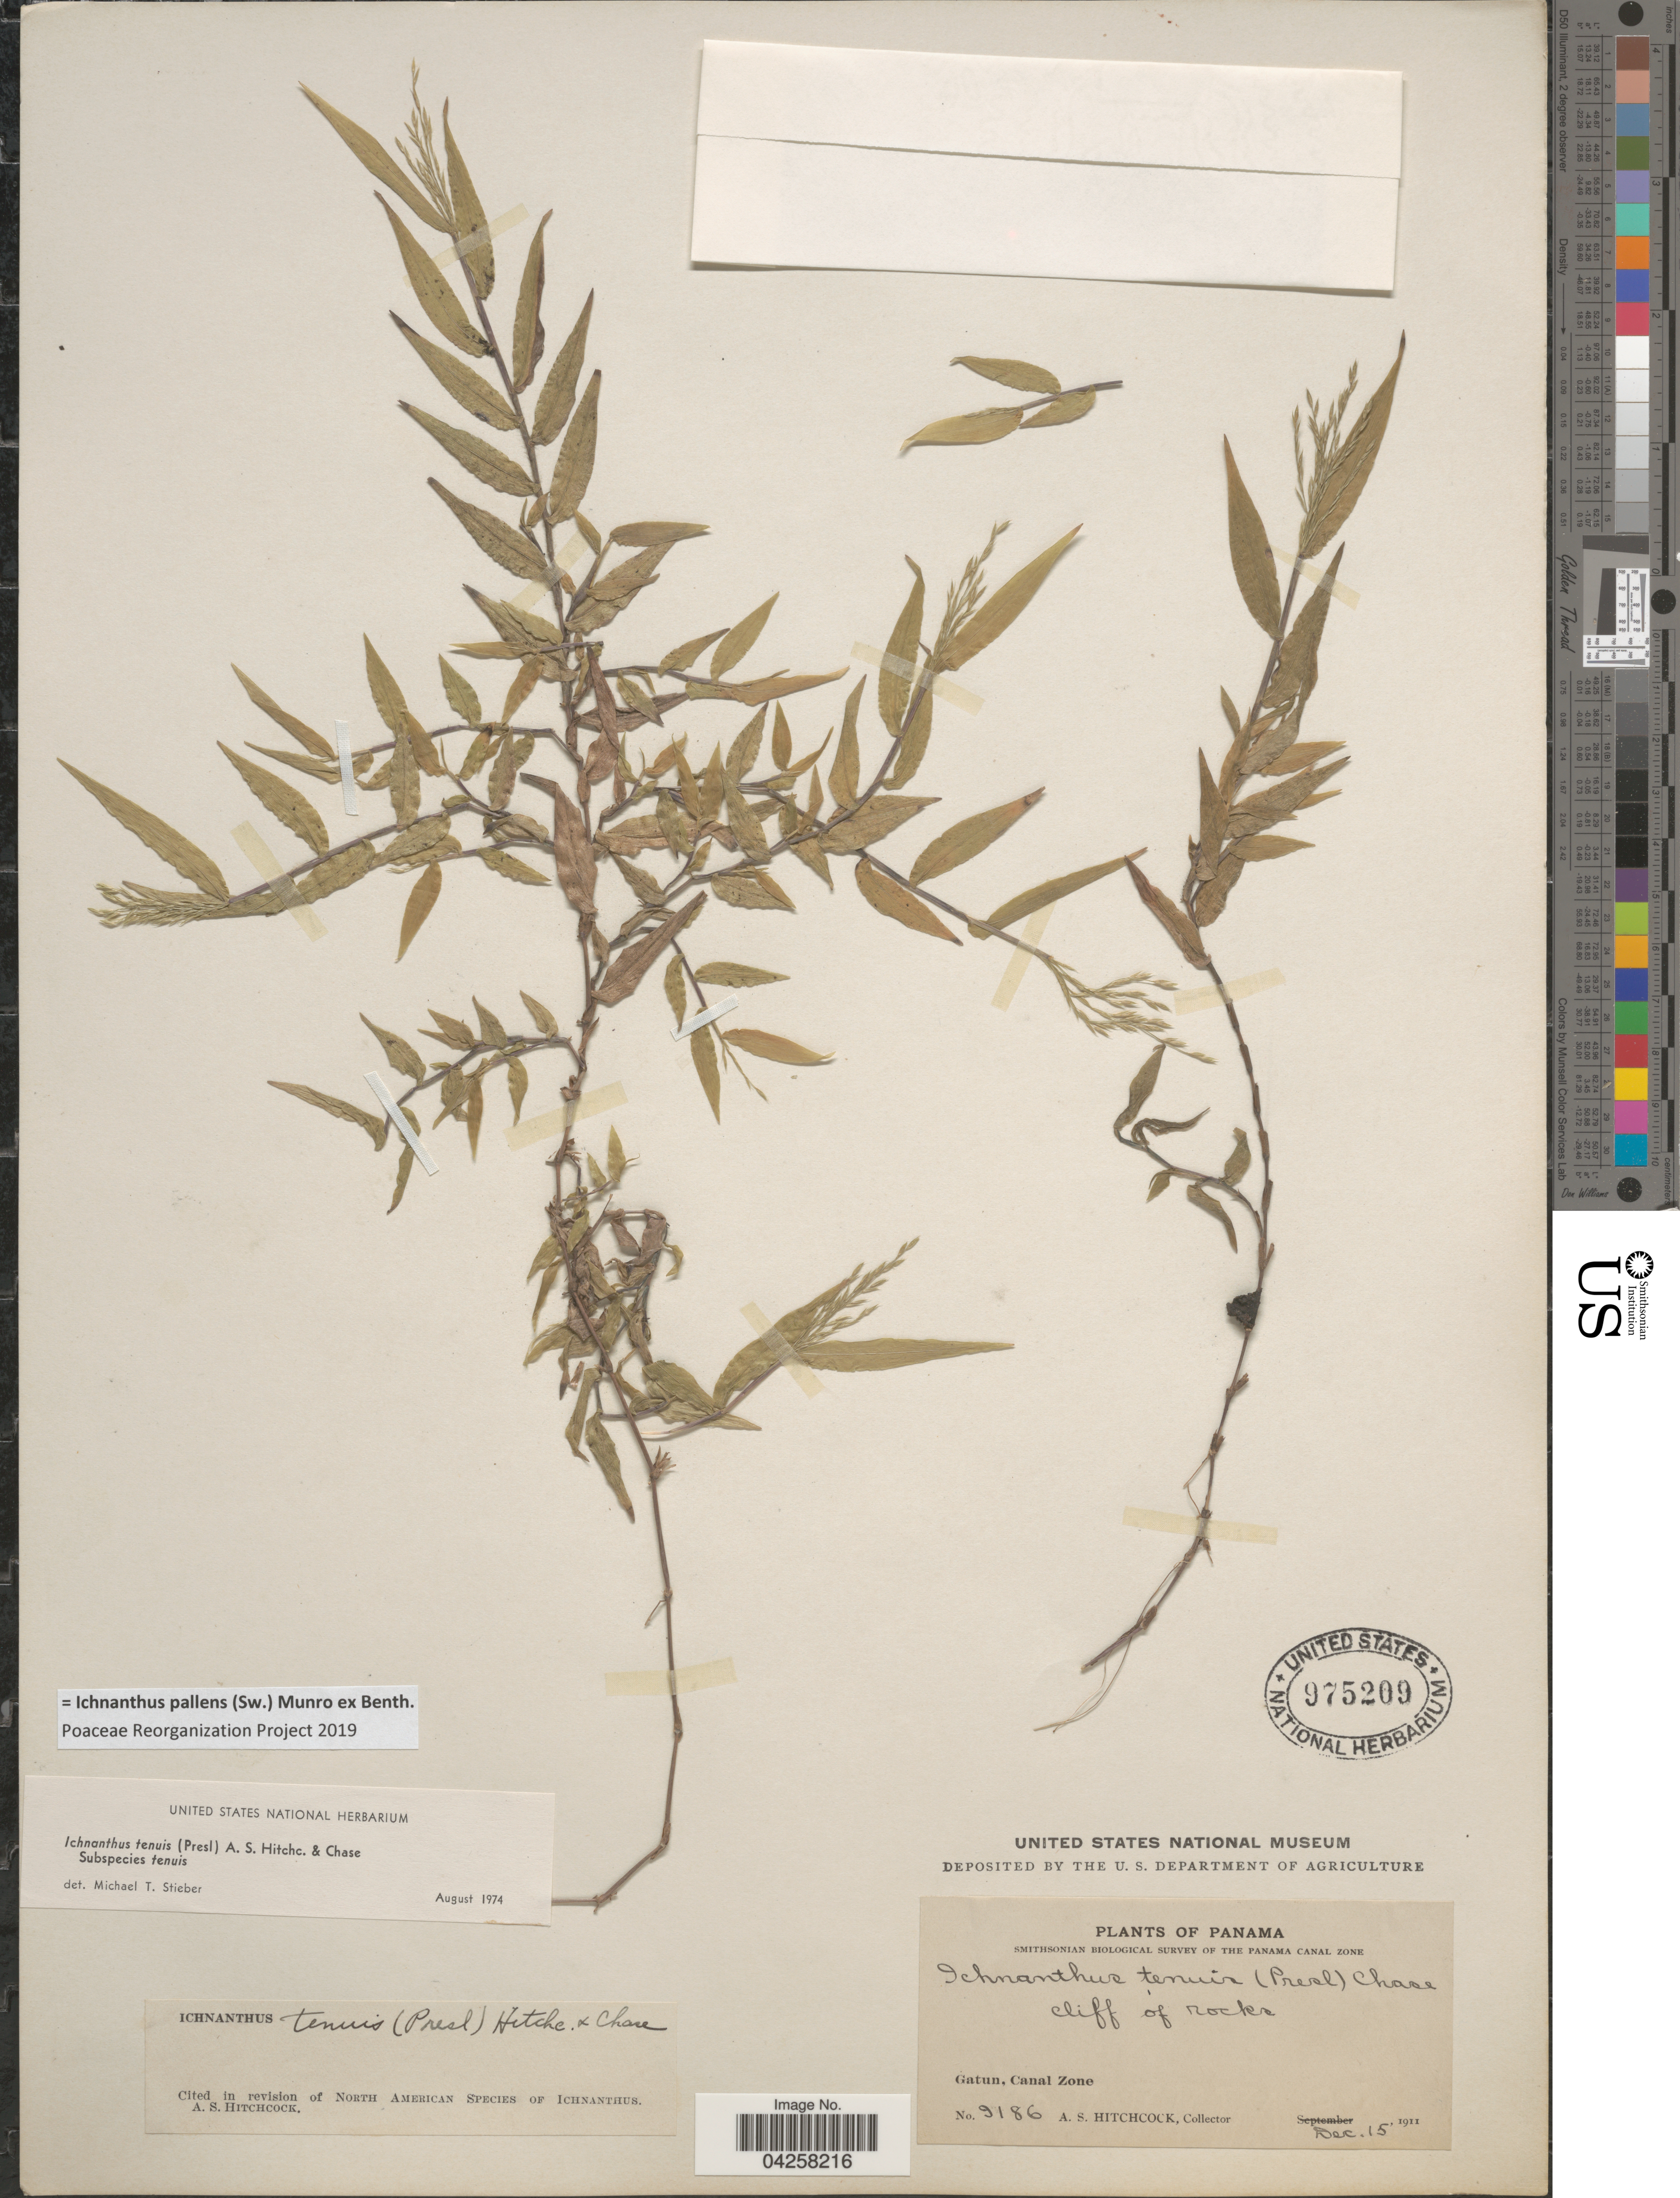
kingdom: Plantae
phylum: Tracheophyta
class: Liliopsida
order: Poales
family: Poaceae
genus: Ichnanthus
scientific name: Ichnanthus tenuis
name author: (J. Presl) Hitchc. & Chase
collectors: A. S. Hitchcock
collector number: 9186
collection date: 1911-12-15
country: Panama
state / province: Colón / Panamá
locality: Smithsonian Biological Survey of the Panama Canal Zone. Gatun, Canal Zone.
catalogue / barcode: US 975209